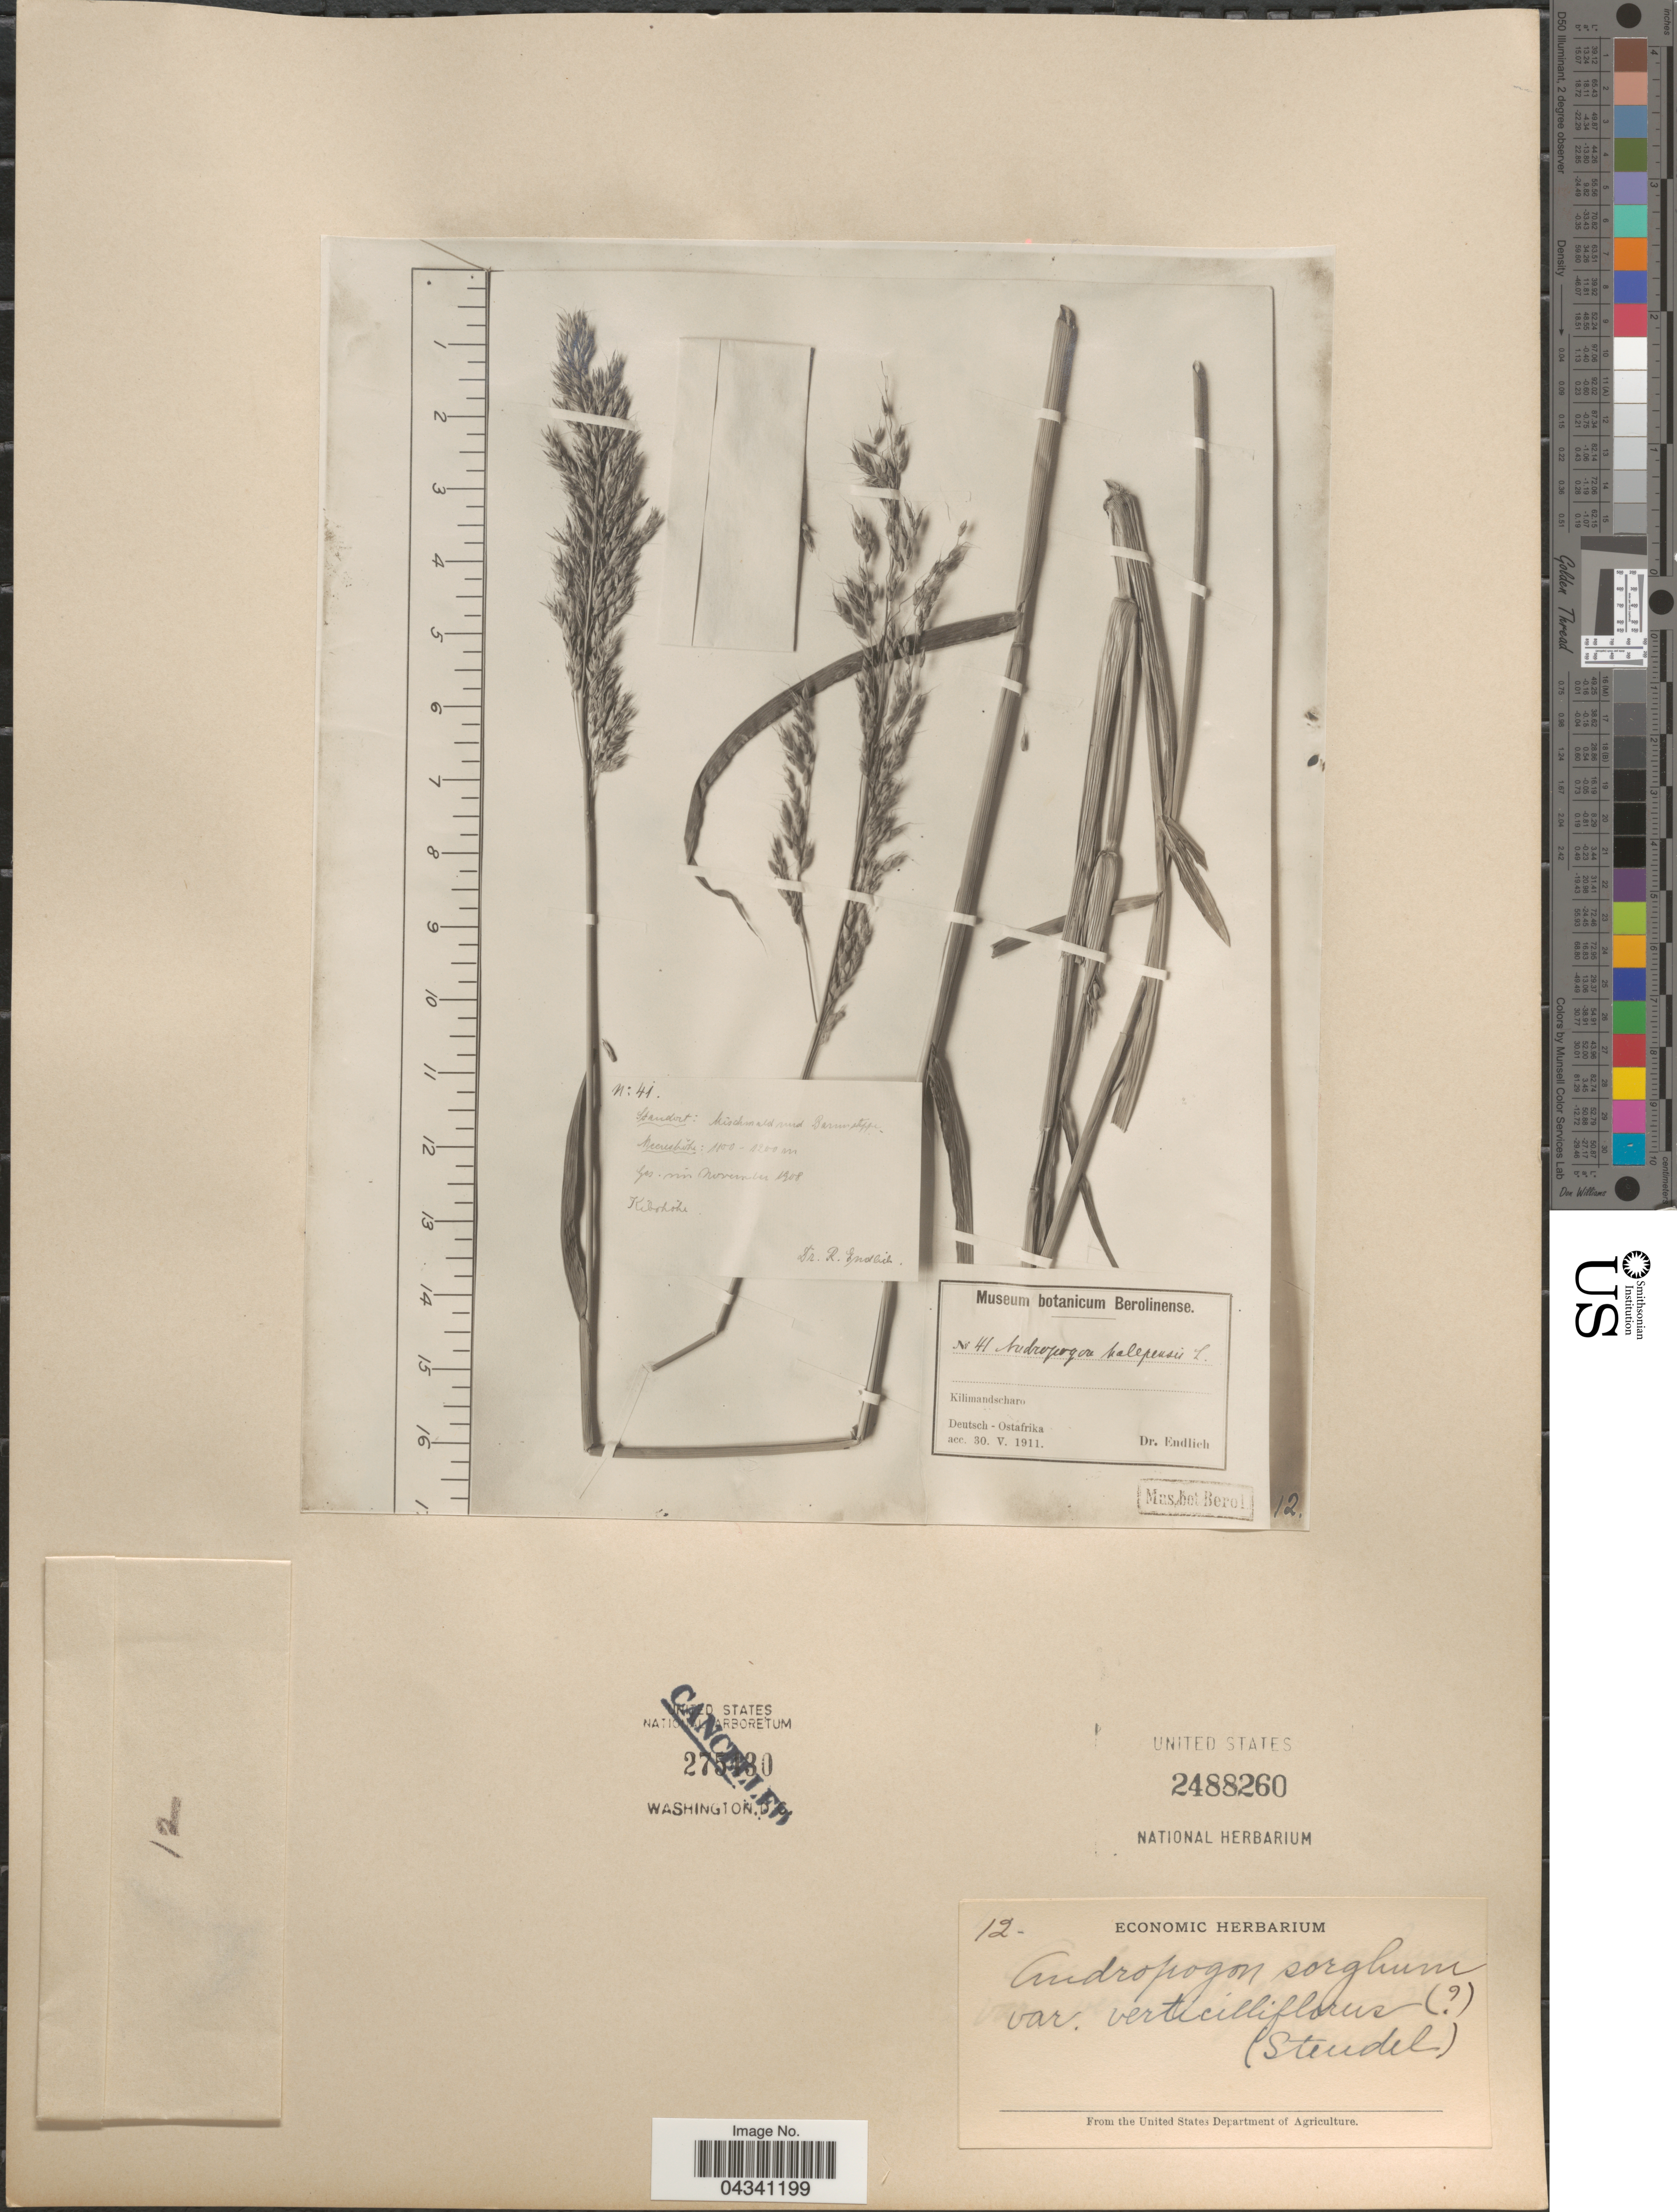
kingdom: Plantae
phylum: Tracheophyta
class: Liliopsida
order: Poales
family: Poaceae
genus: Sorghum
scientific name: Sorghum sp.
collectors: Endlich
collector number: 41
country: Tanzania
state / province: Kilimanjaro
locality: Kilimandscharo. Deutch-Ostafrika.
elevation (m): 1100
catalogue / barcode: US 2488260